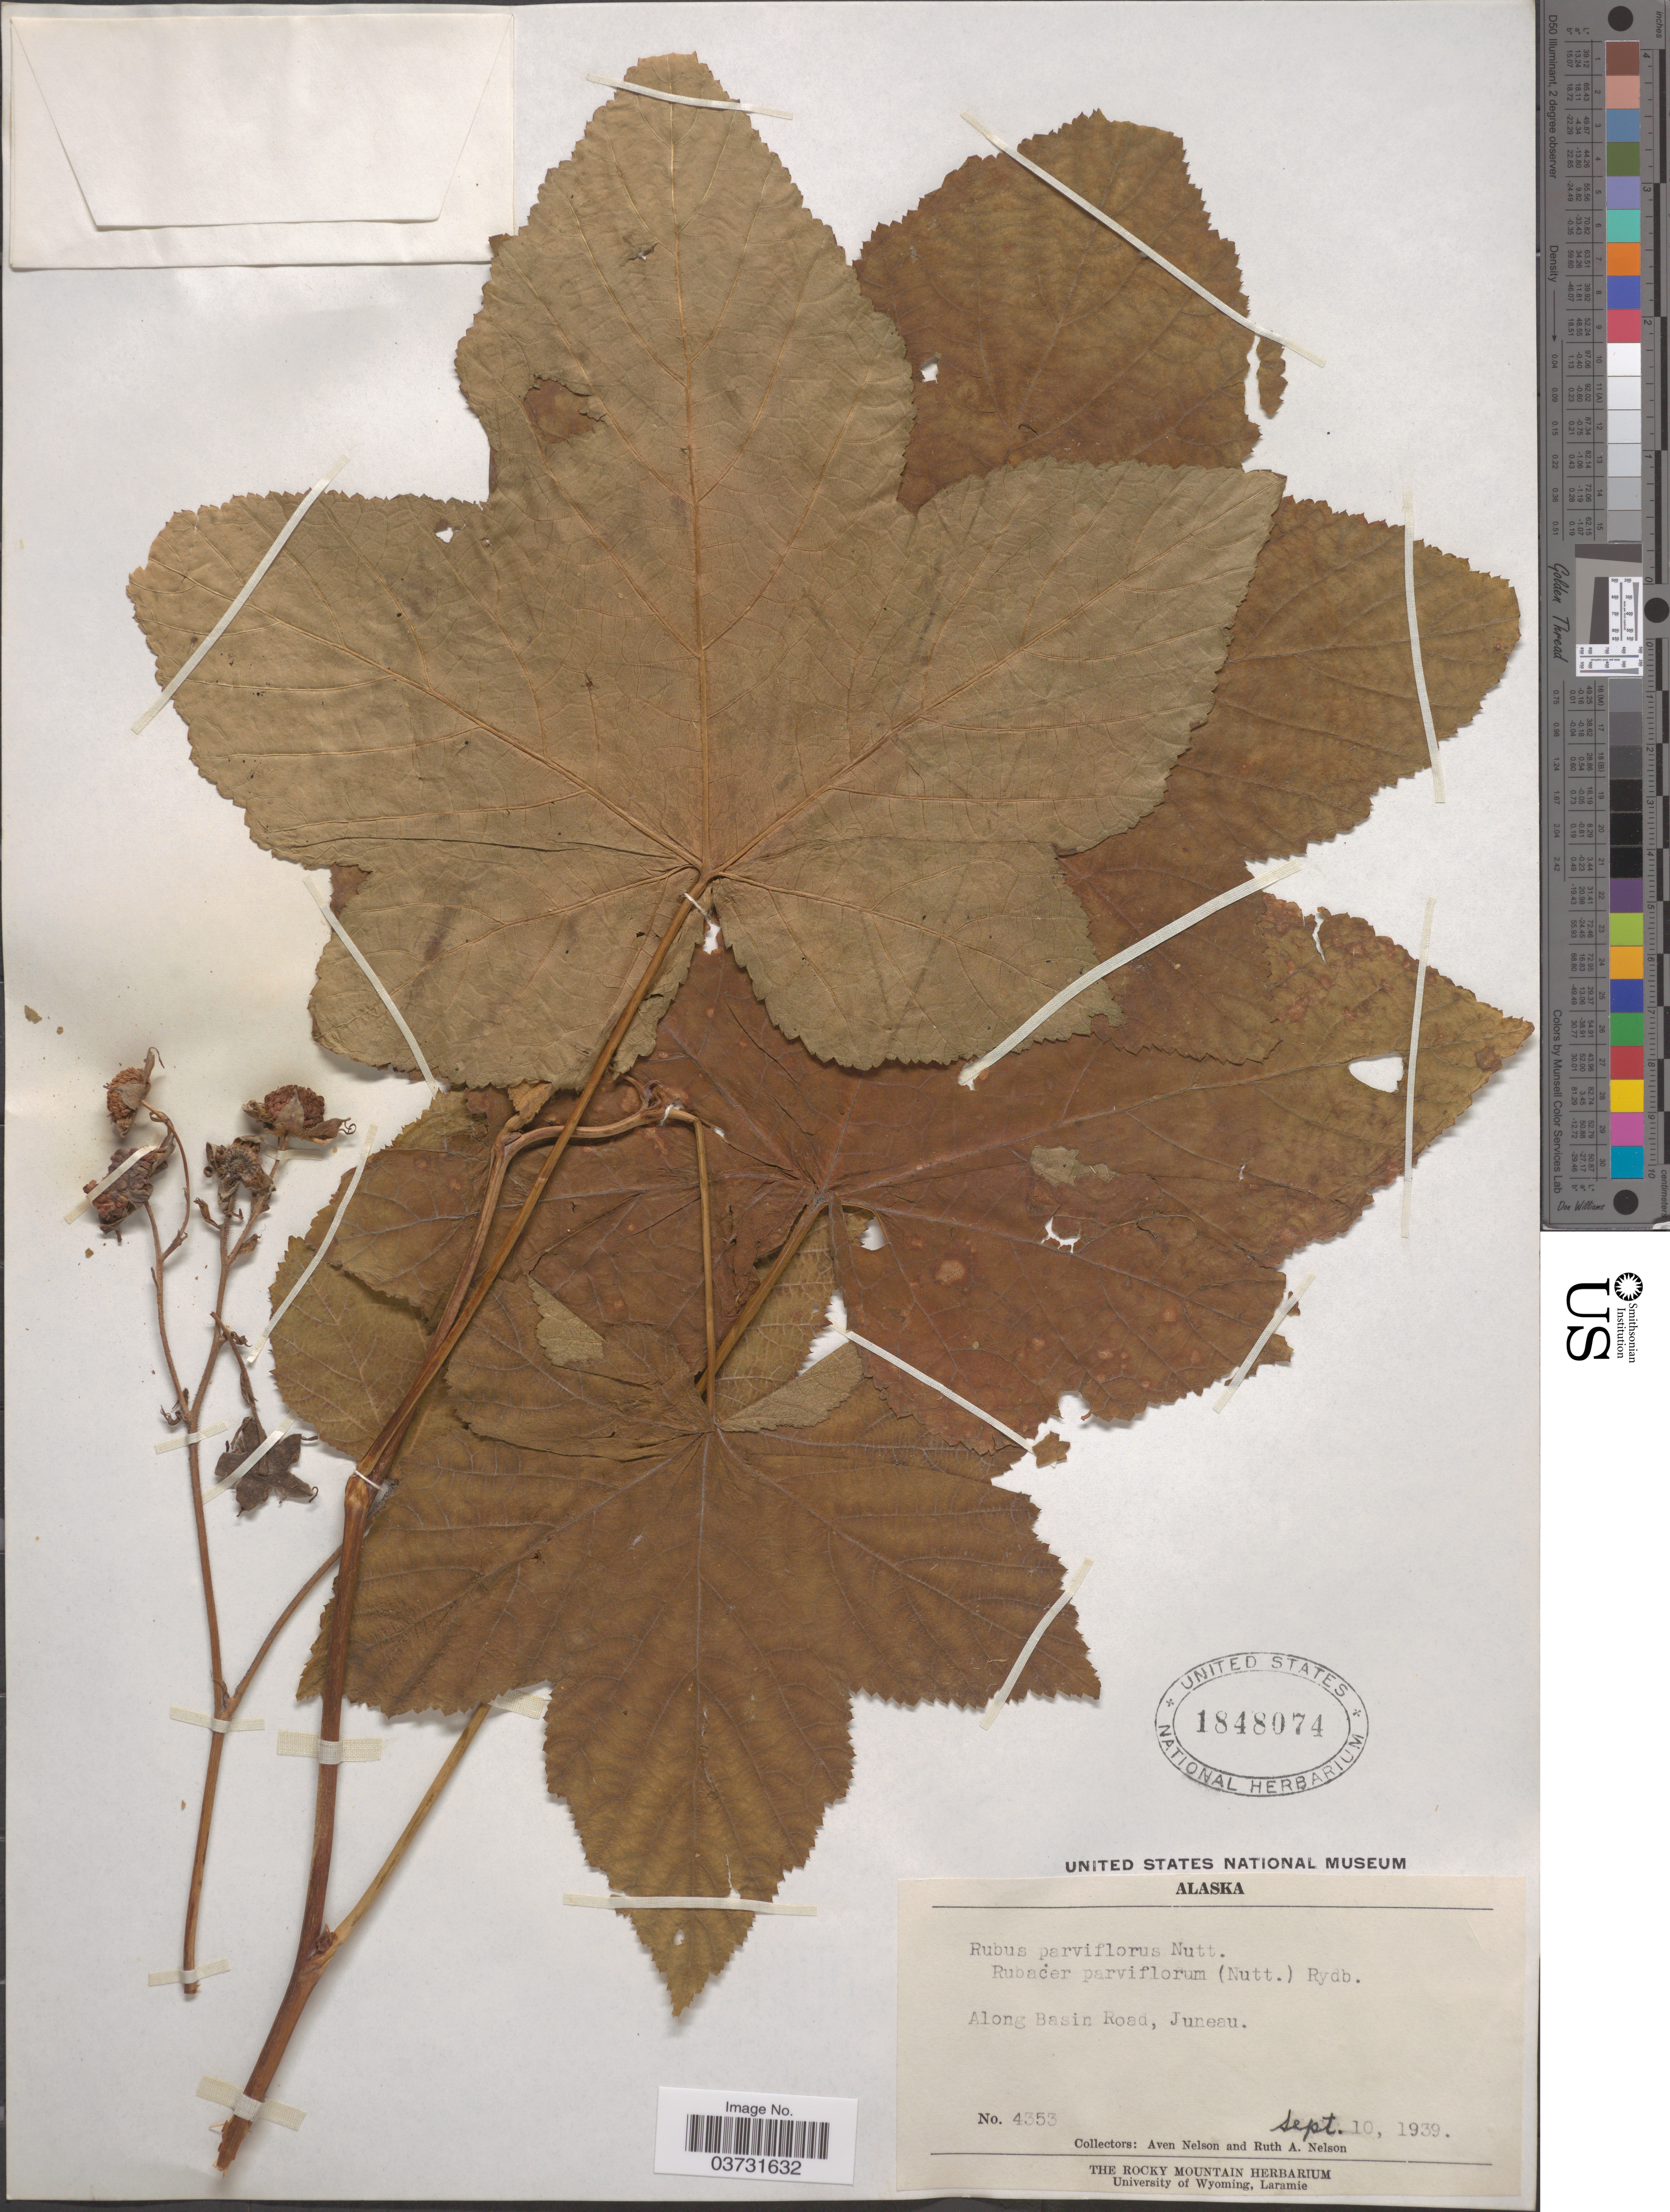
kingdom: Plantae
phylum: Tracheophyta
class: Magnoliopsida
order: Rosales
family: Rosaceae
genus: Rubus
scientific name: Rubus nutkanus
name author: Moc. ex Ser.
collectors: A. Nelson & R. A. Nelson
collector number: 4353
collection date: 1939-09-10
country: United States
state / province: Alaska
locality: Along Basin Road, Juneau.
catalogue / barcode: US 1848074